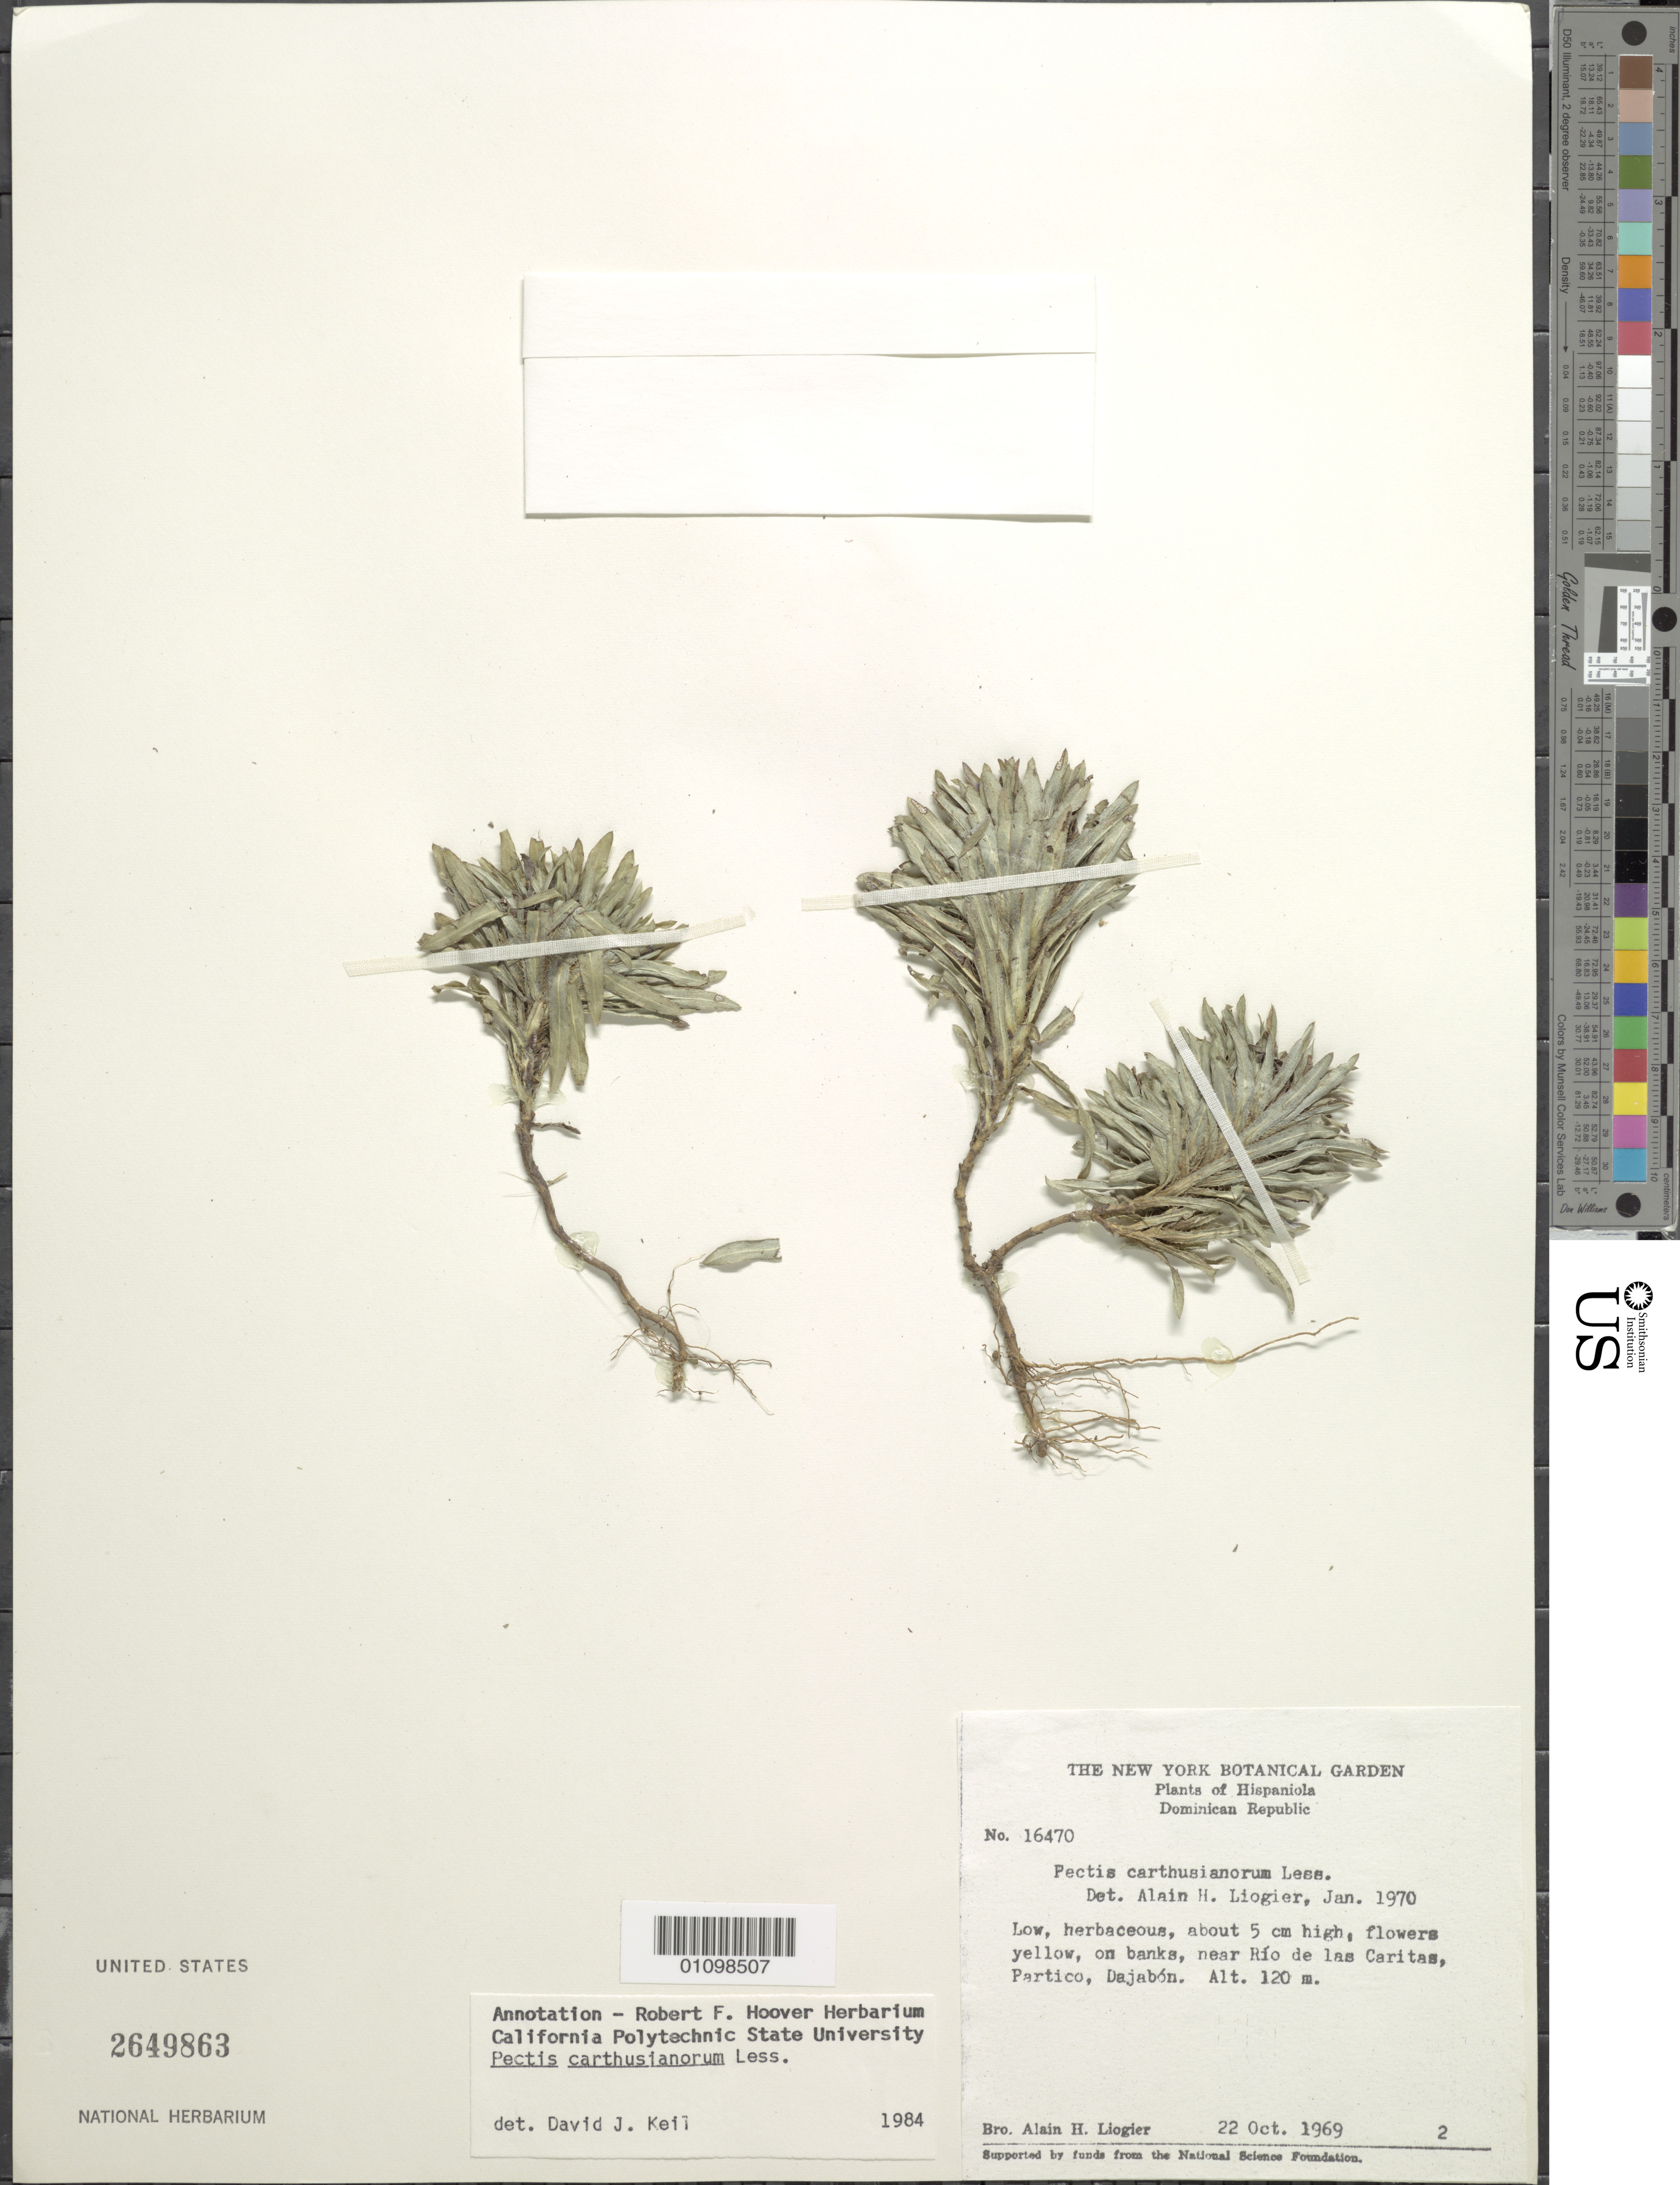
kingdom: Plantae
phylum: Tracheophyta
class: Magnoliopsida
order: Asterales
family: Asteraceae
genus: Pectis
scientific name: Pectis carthusianorum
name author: Less.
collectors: A. H. Liogier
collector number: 16470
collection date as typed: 22 Oct 1969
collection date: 1969-10-22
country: Dominican Republic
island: Hispaniola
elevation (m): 120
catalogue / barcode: US 2649863